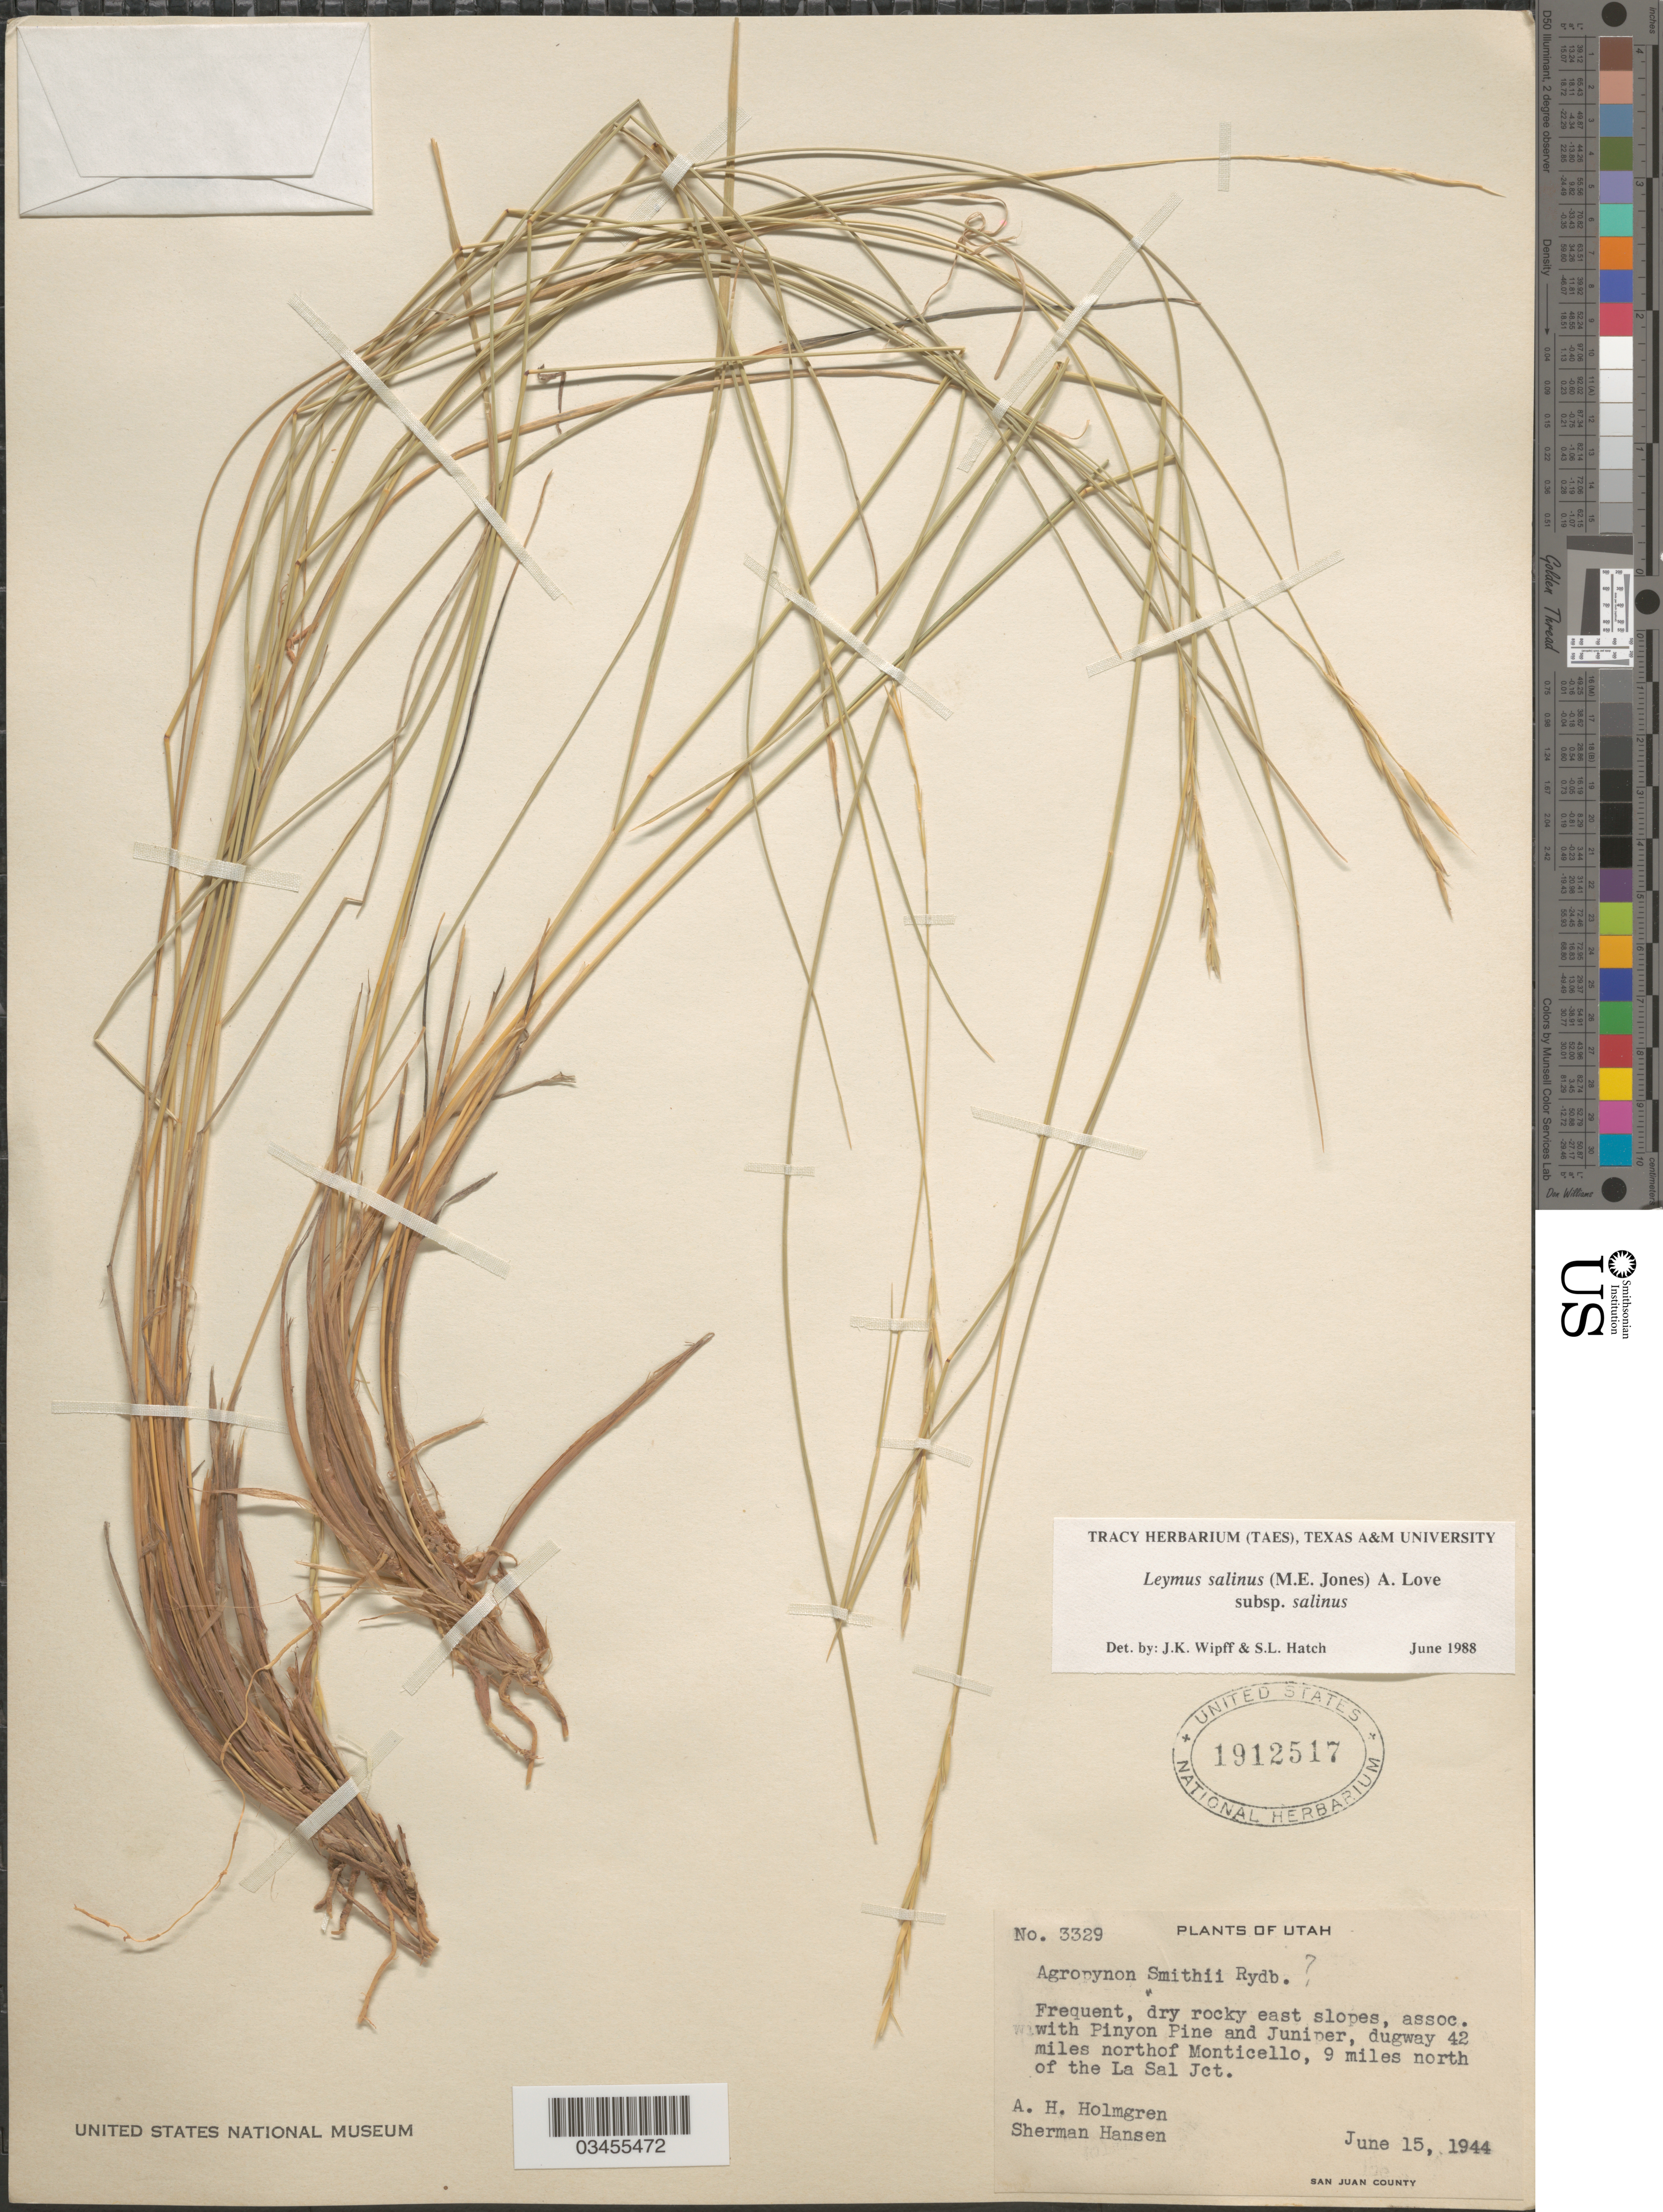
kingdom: Plantae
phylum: Tracheophyta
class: Liliopsida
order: Poales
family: Poaceae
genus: Leymus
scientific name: Leymus salina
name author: (M.E. Jones) Á. Löve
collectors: A. H. Holmgren & S. Hansen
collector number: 3329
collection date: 1944-06-15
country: United States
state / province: Utah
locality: Dugway 42 miles north of Monticello, 9 miles north of the La Sal Jct. San Juan County.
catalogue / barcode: US 1912517